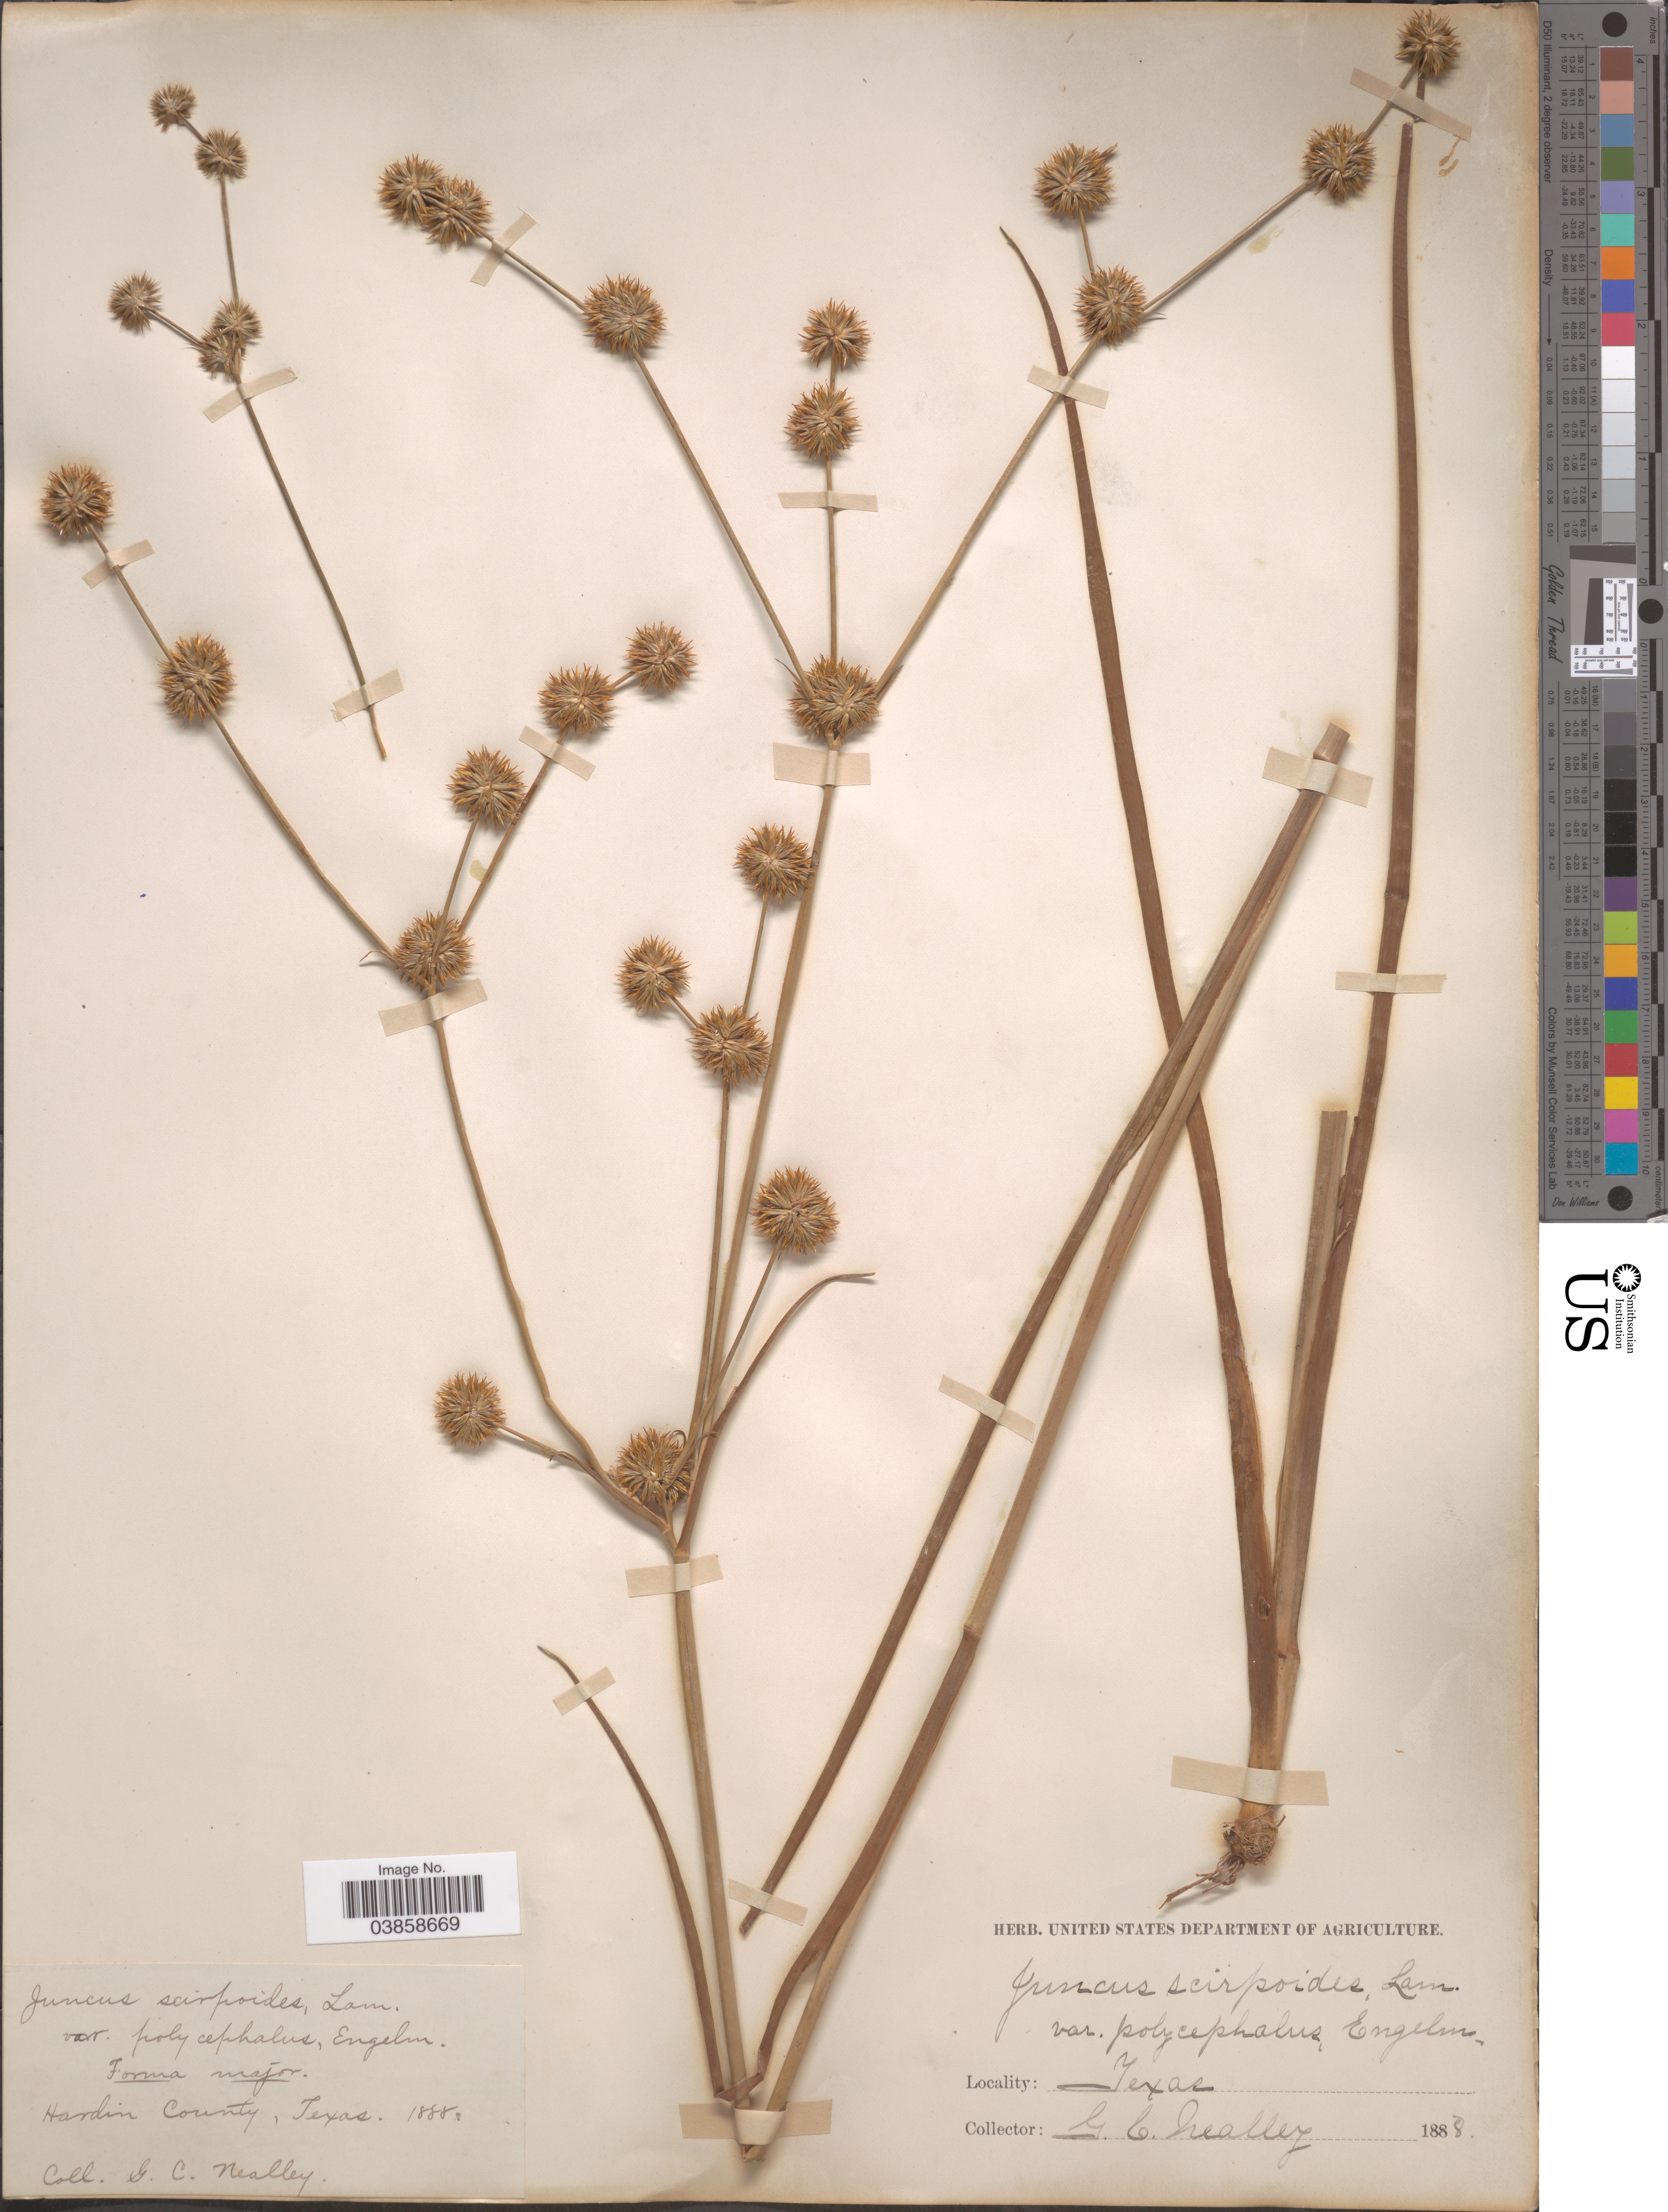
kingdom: Plantae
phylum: Tracheophyta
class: Liliopsida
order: Poales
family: Juncaceae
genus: Juncus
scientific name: Juncus validus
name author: Coville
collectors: G. C. Nealley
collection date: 1888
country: United States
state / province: Texas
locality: Hardin City.